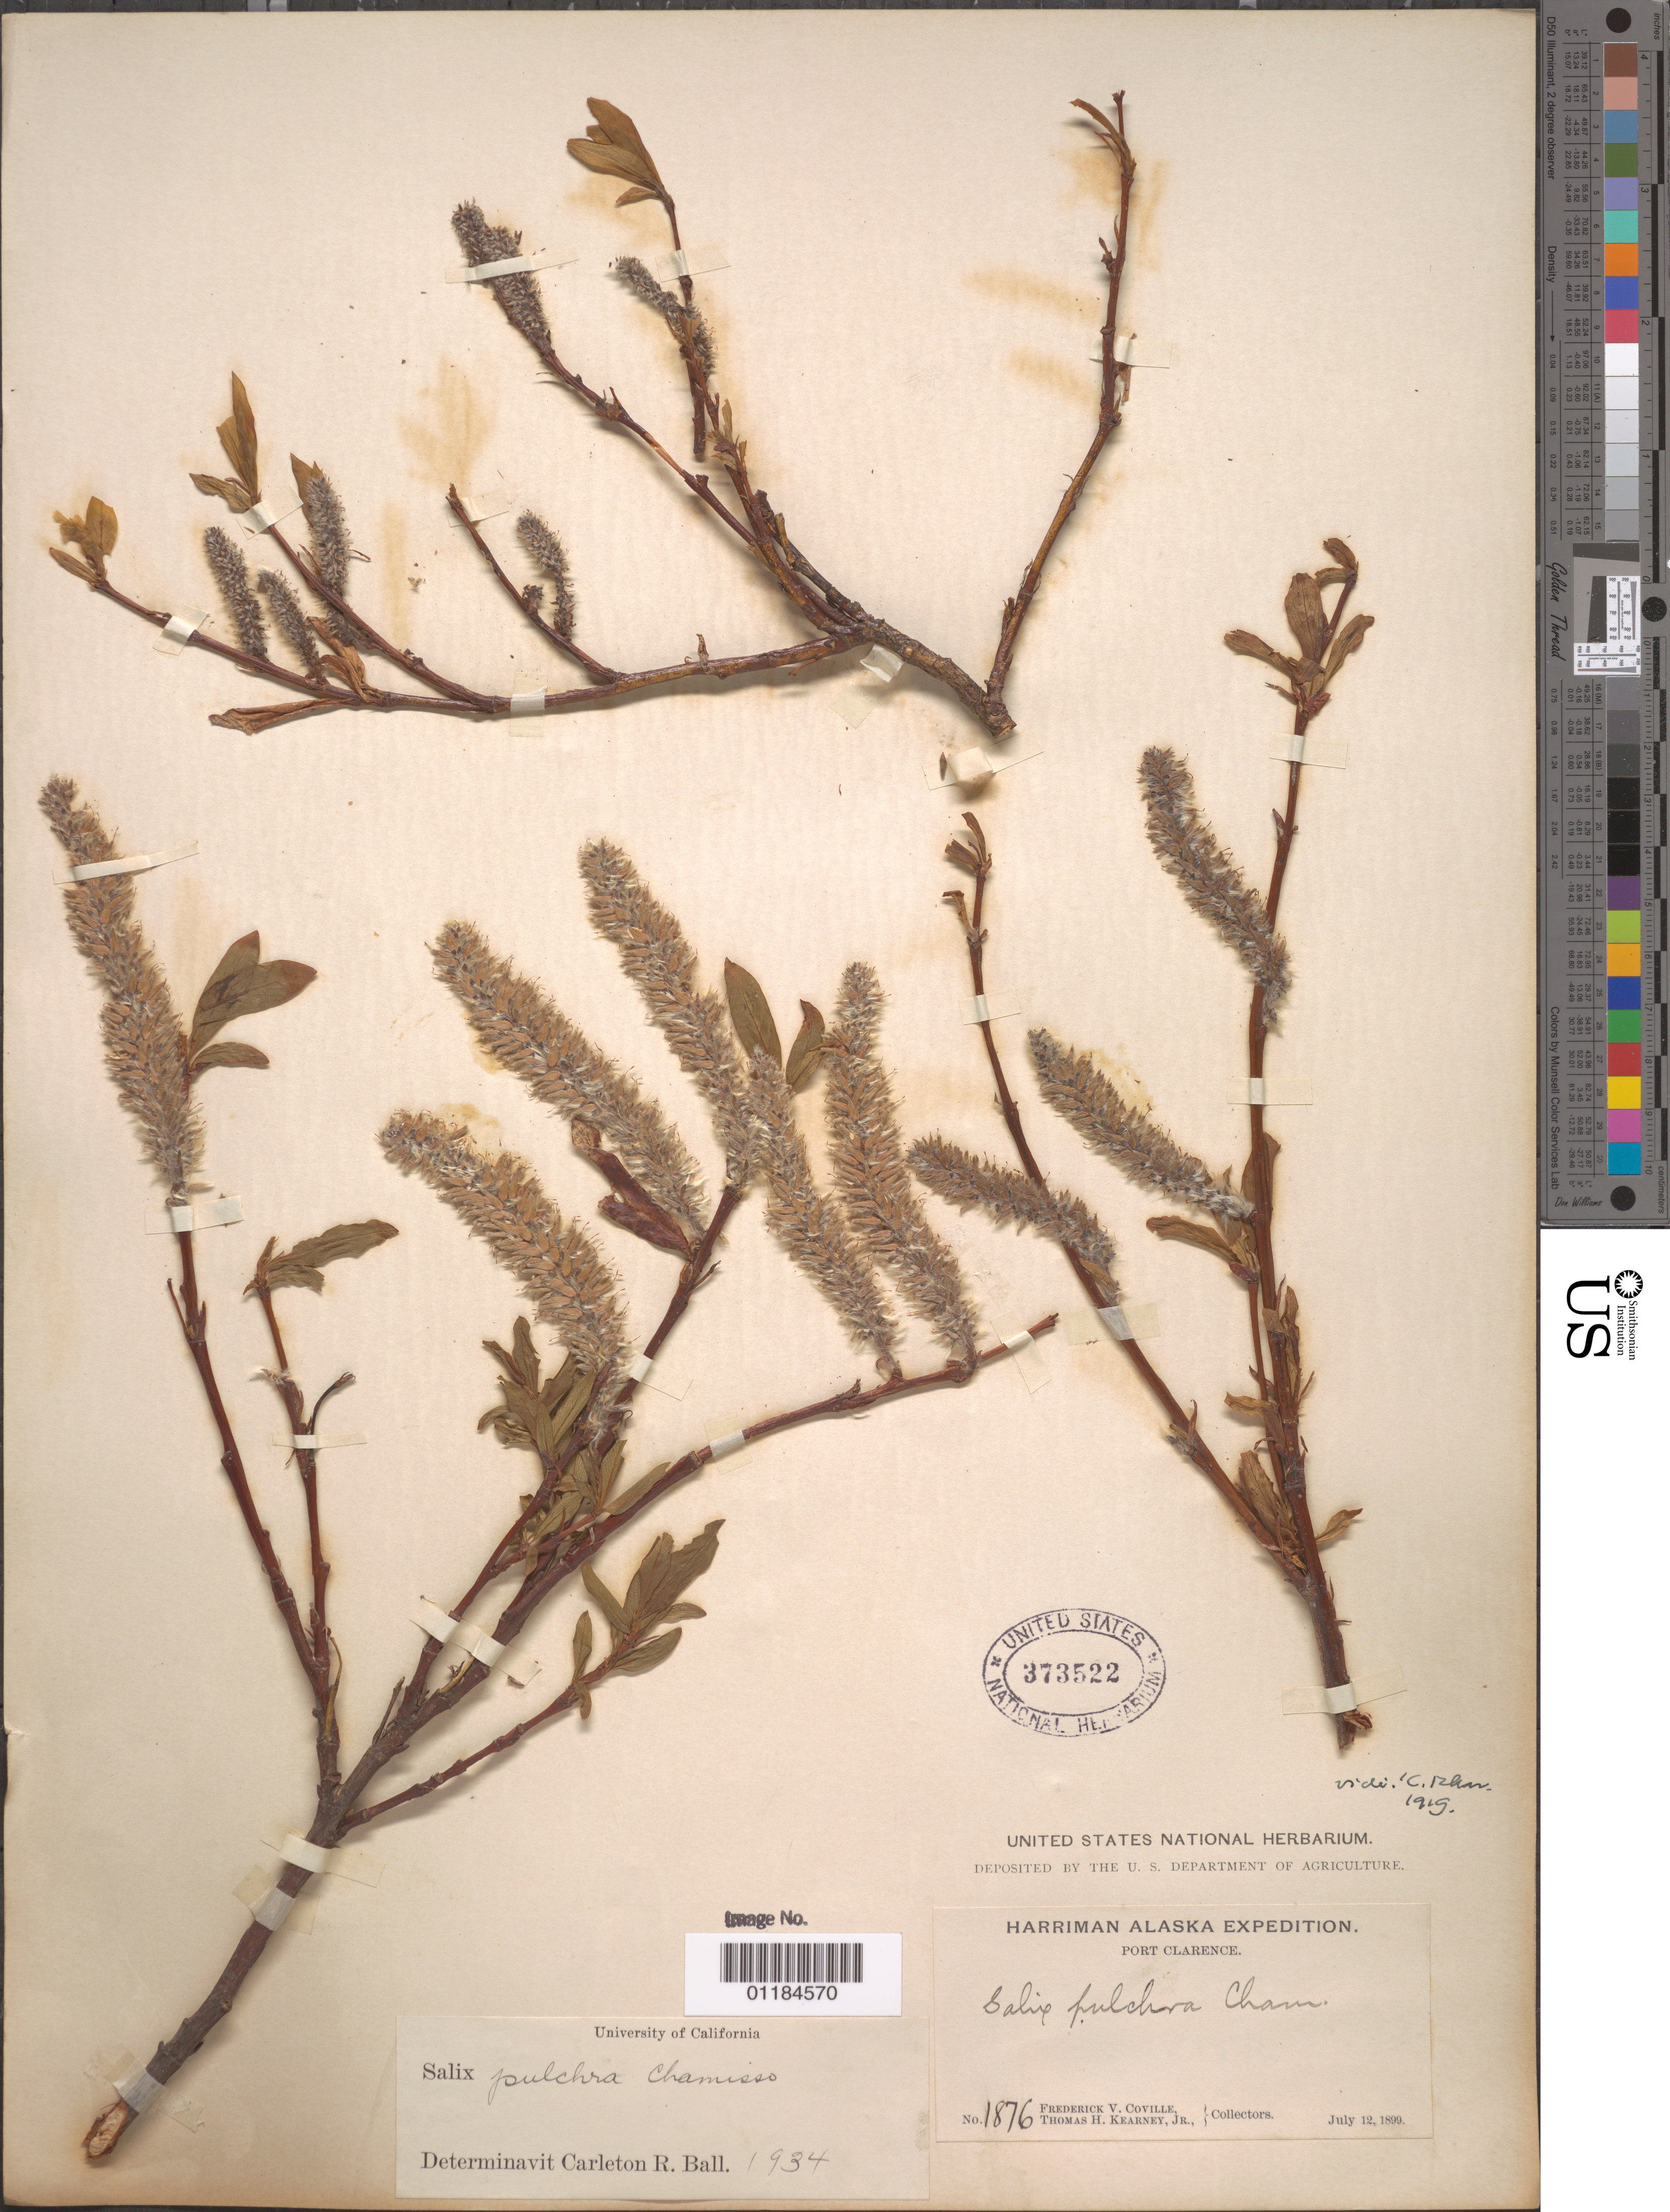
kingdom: Plantae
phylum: Tracheophyta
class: Magnoliopsida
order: Malpighiales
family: Salicaceae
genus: Salix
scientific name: Salix pulchra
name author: Cham.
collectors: F. V. Coville & T. H. Kearney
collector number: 1876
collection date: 1899-07-12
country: United States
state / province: Alaska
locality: Port Clarence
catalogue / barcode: US 373522